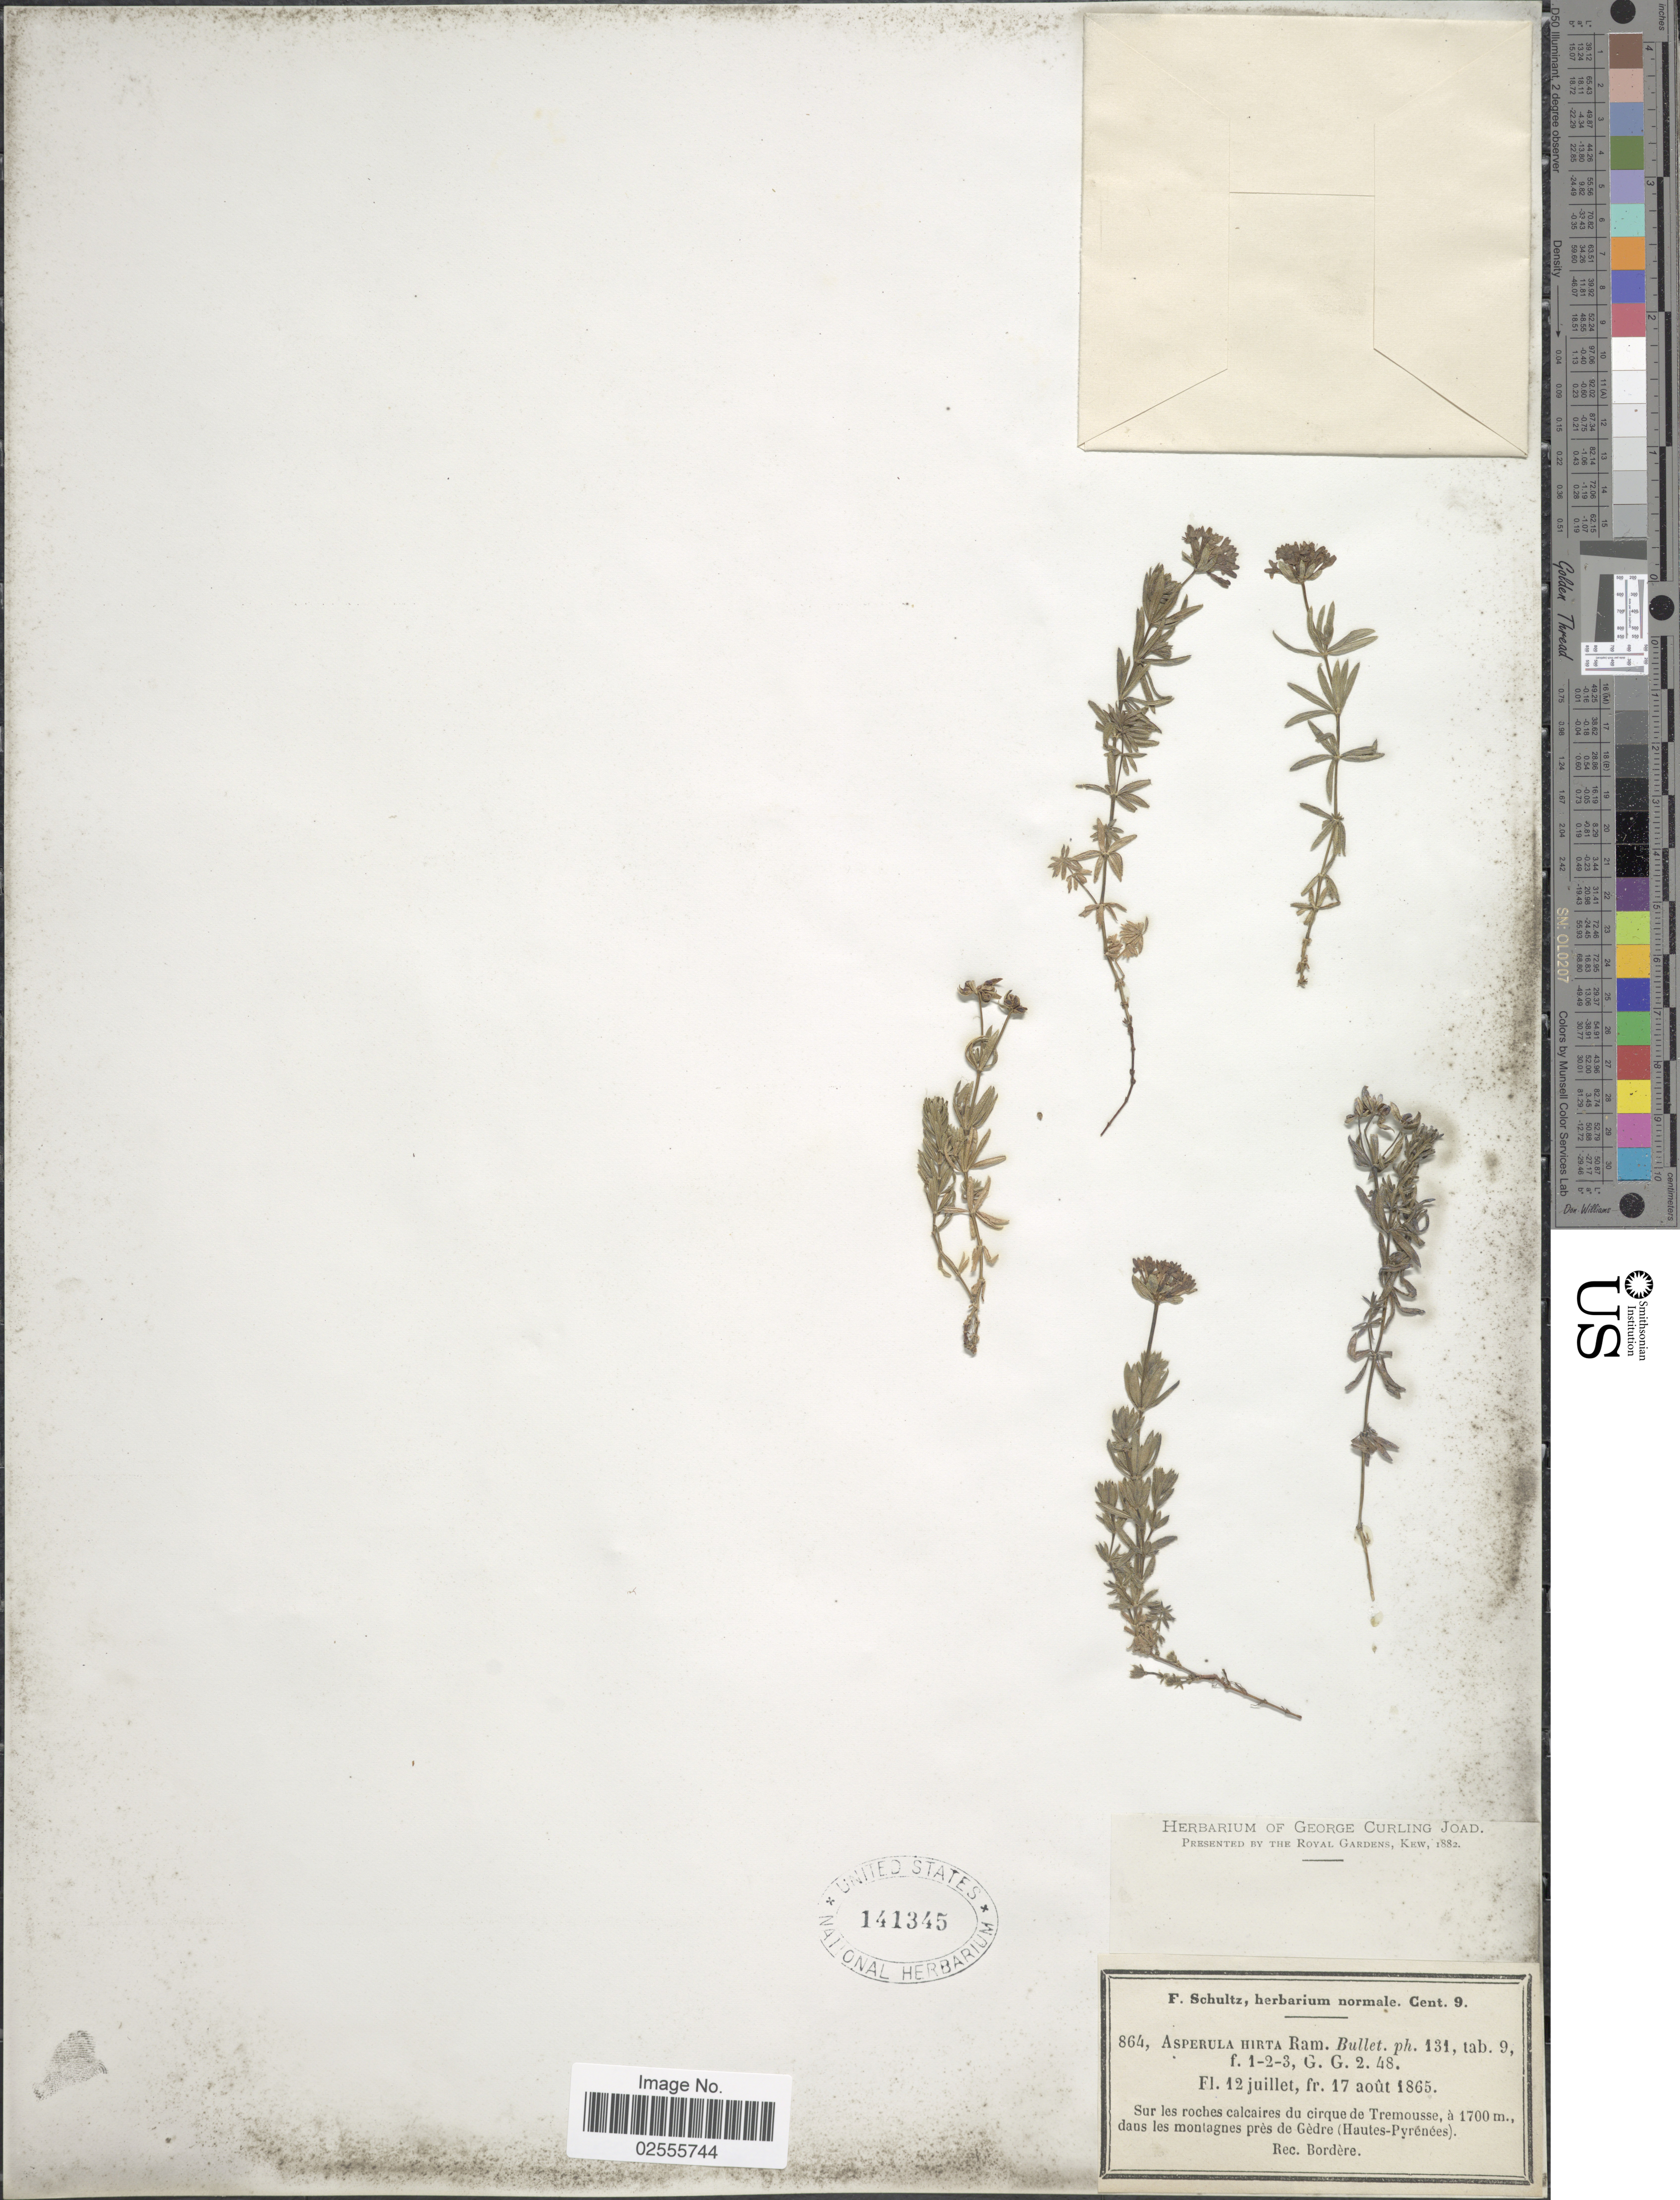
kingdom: Plantae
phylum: Tracheophyta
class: Magnoliopsida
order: Gentianales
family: Rubiaceae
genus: Asperula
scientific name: Asperula hirta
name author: Ramond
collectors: -. Bordère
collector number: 864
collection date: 1865-07-12/1865-08-17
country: France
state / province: Occitanie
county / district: Hautes-Pyrénées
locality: Sur les rochers calcaires du cirque de Tremousse, dans les montagnes pres de Gedre (Haute-Pyrenees).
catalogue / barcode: US 141345